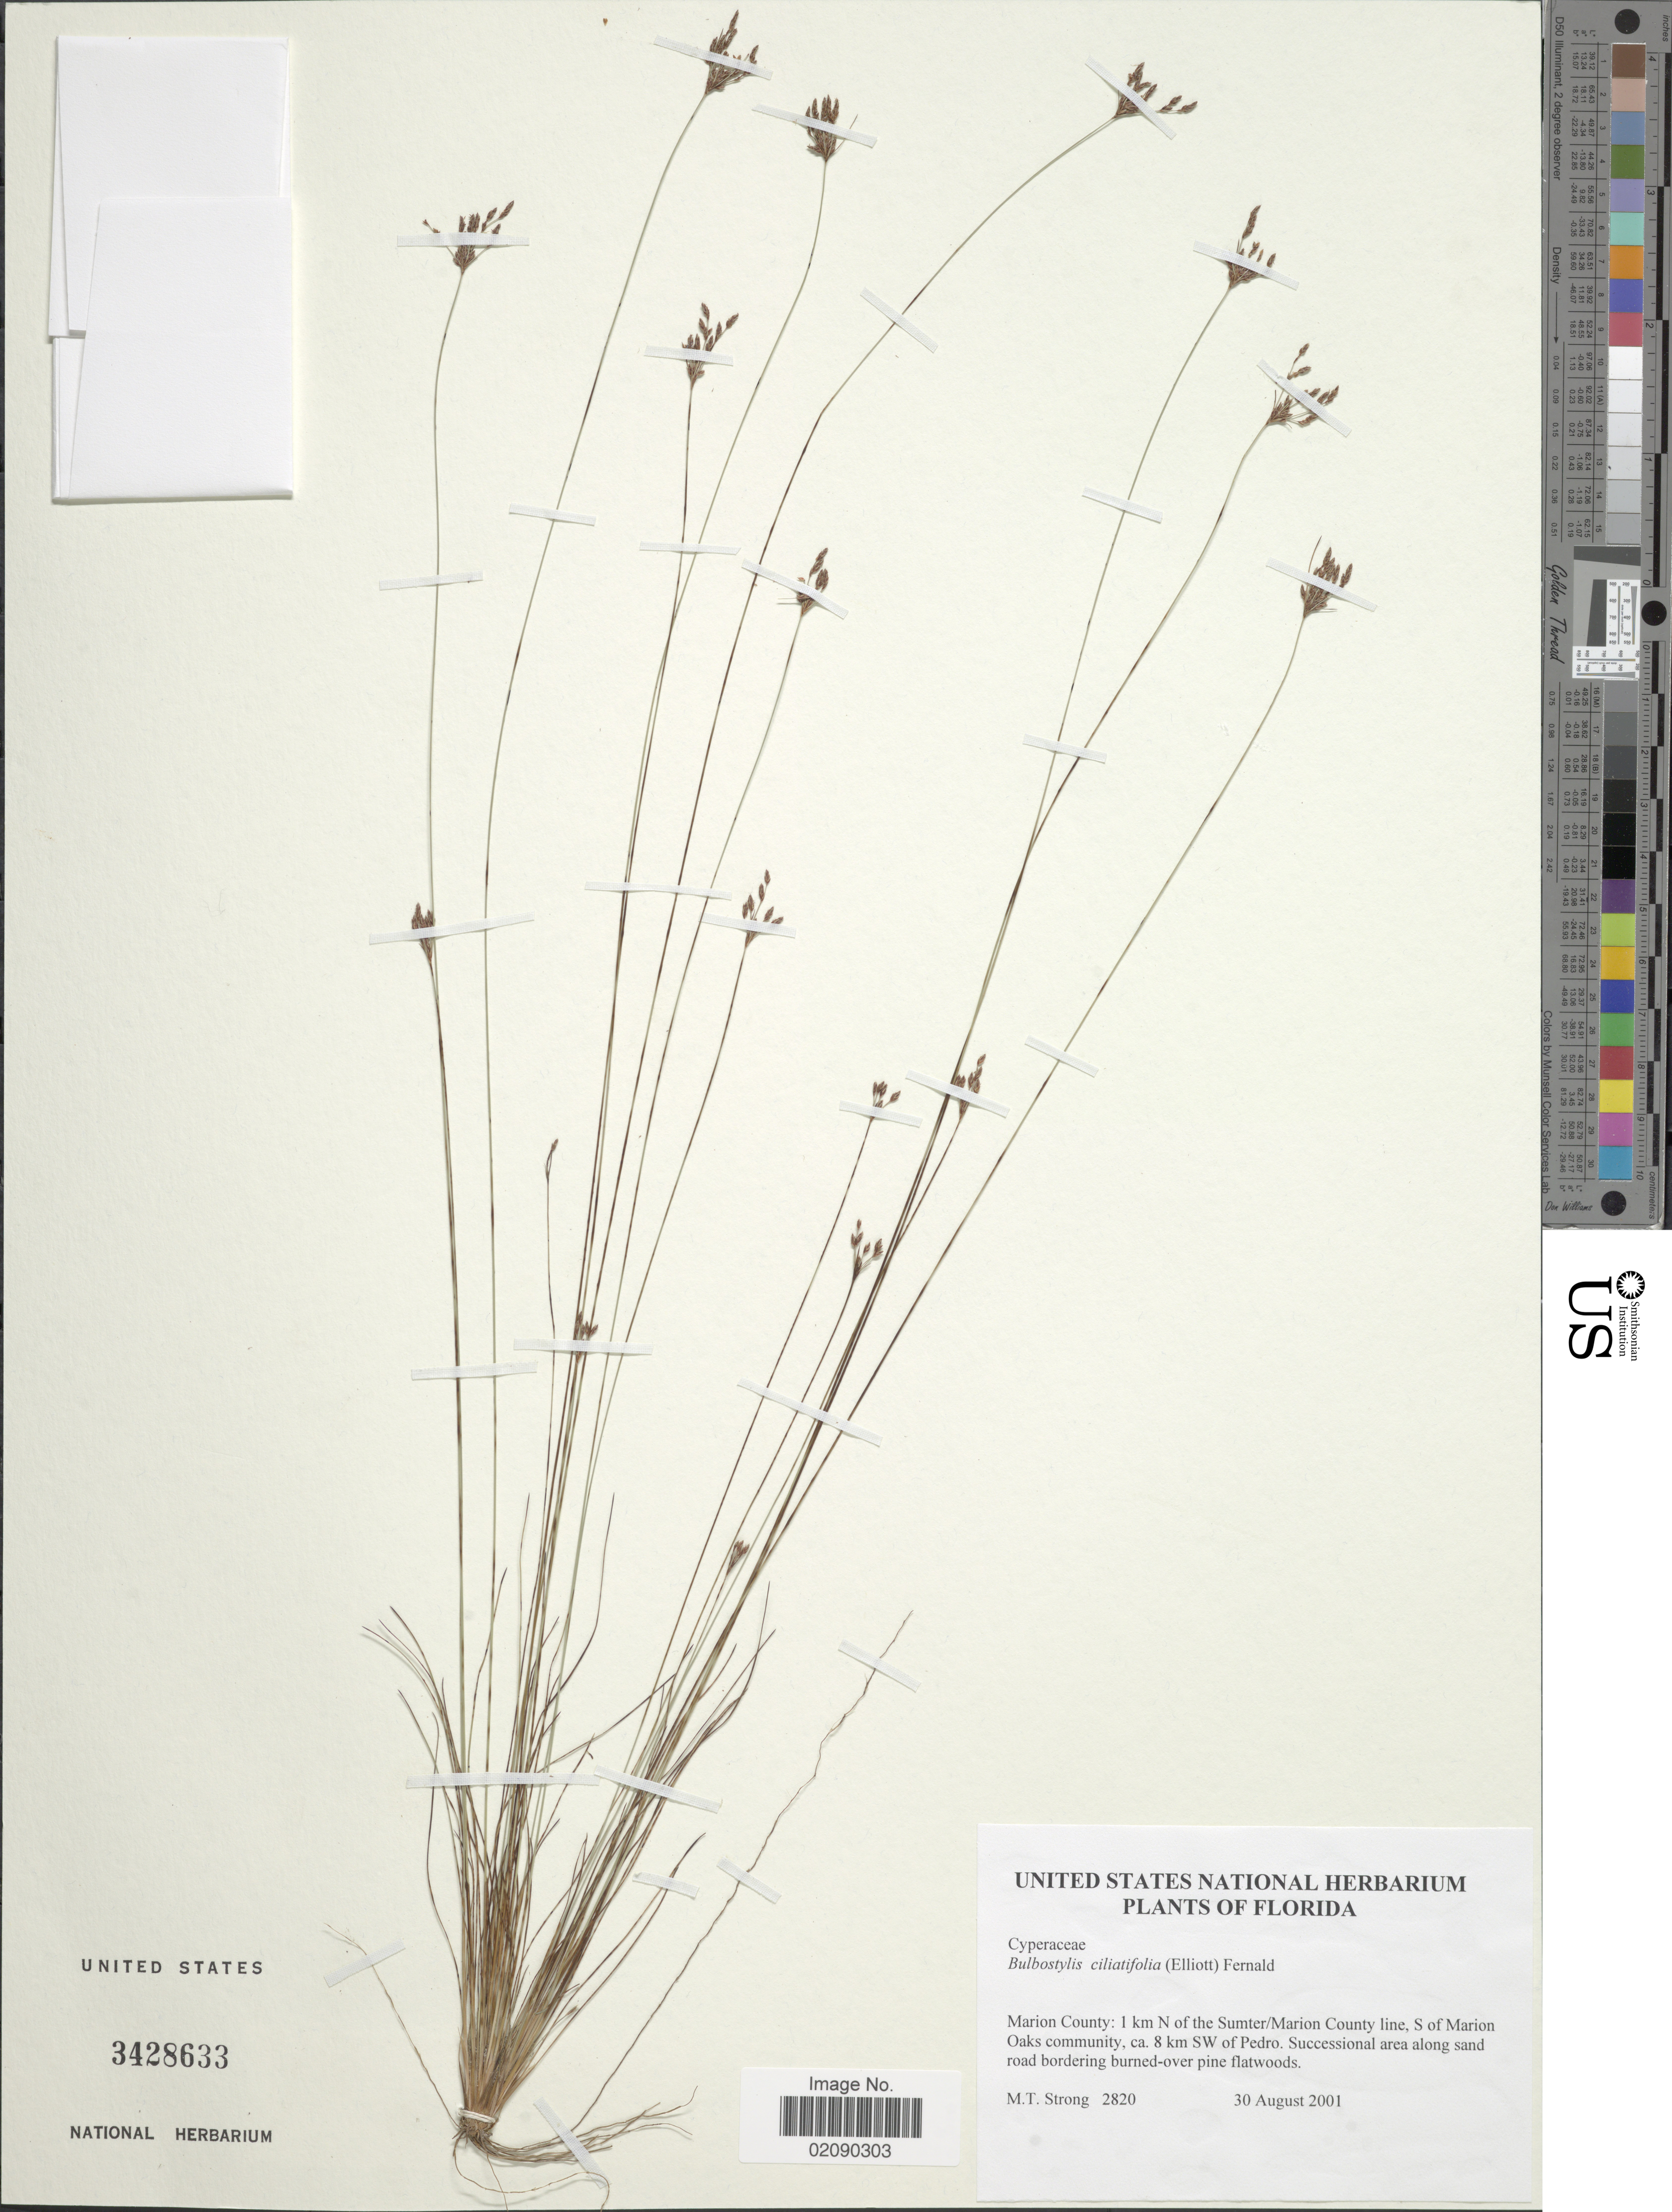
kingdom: Plantae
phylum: Tracheophyta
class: Liliopsida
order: Poales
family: Cyperaceae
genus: Bulbostylis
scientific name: Bulbostylis ciliatifolia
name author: (Elliott) Fernald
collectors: M. T. Strong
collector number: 2820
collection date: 2001-08-30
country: United States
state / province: Florida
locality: Marion County: 1 km N of the Sumter/Marion County line, S of Marion Oaks community, ca. 8 km SW of Pedro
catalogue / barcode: US 3428633